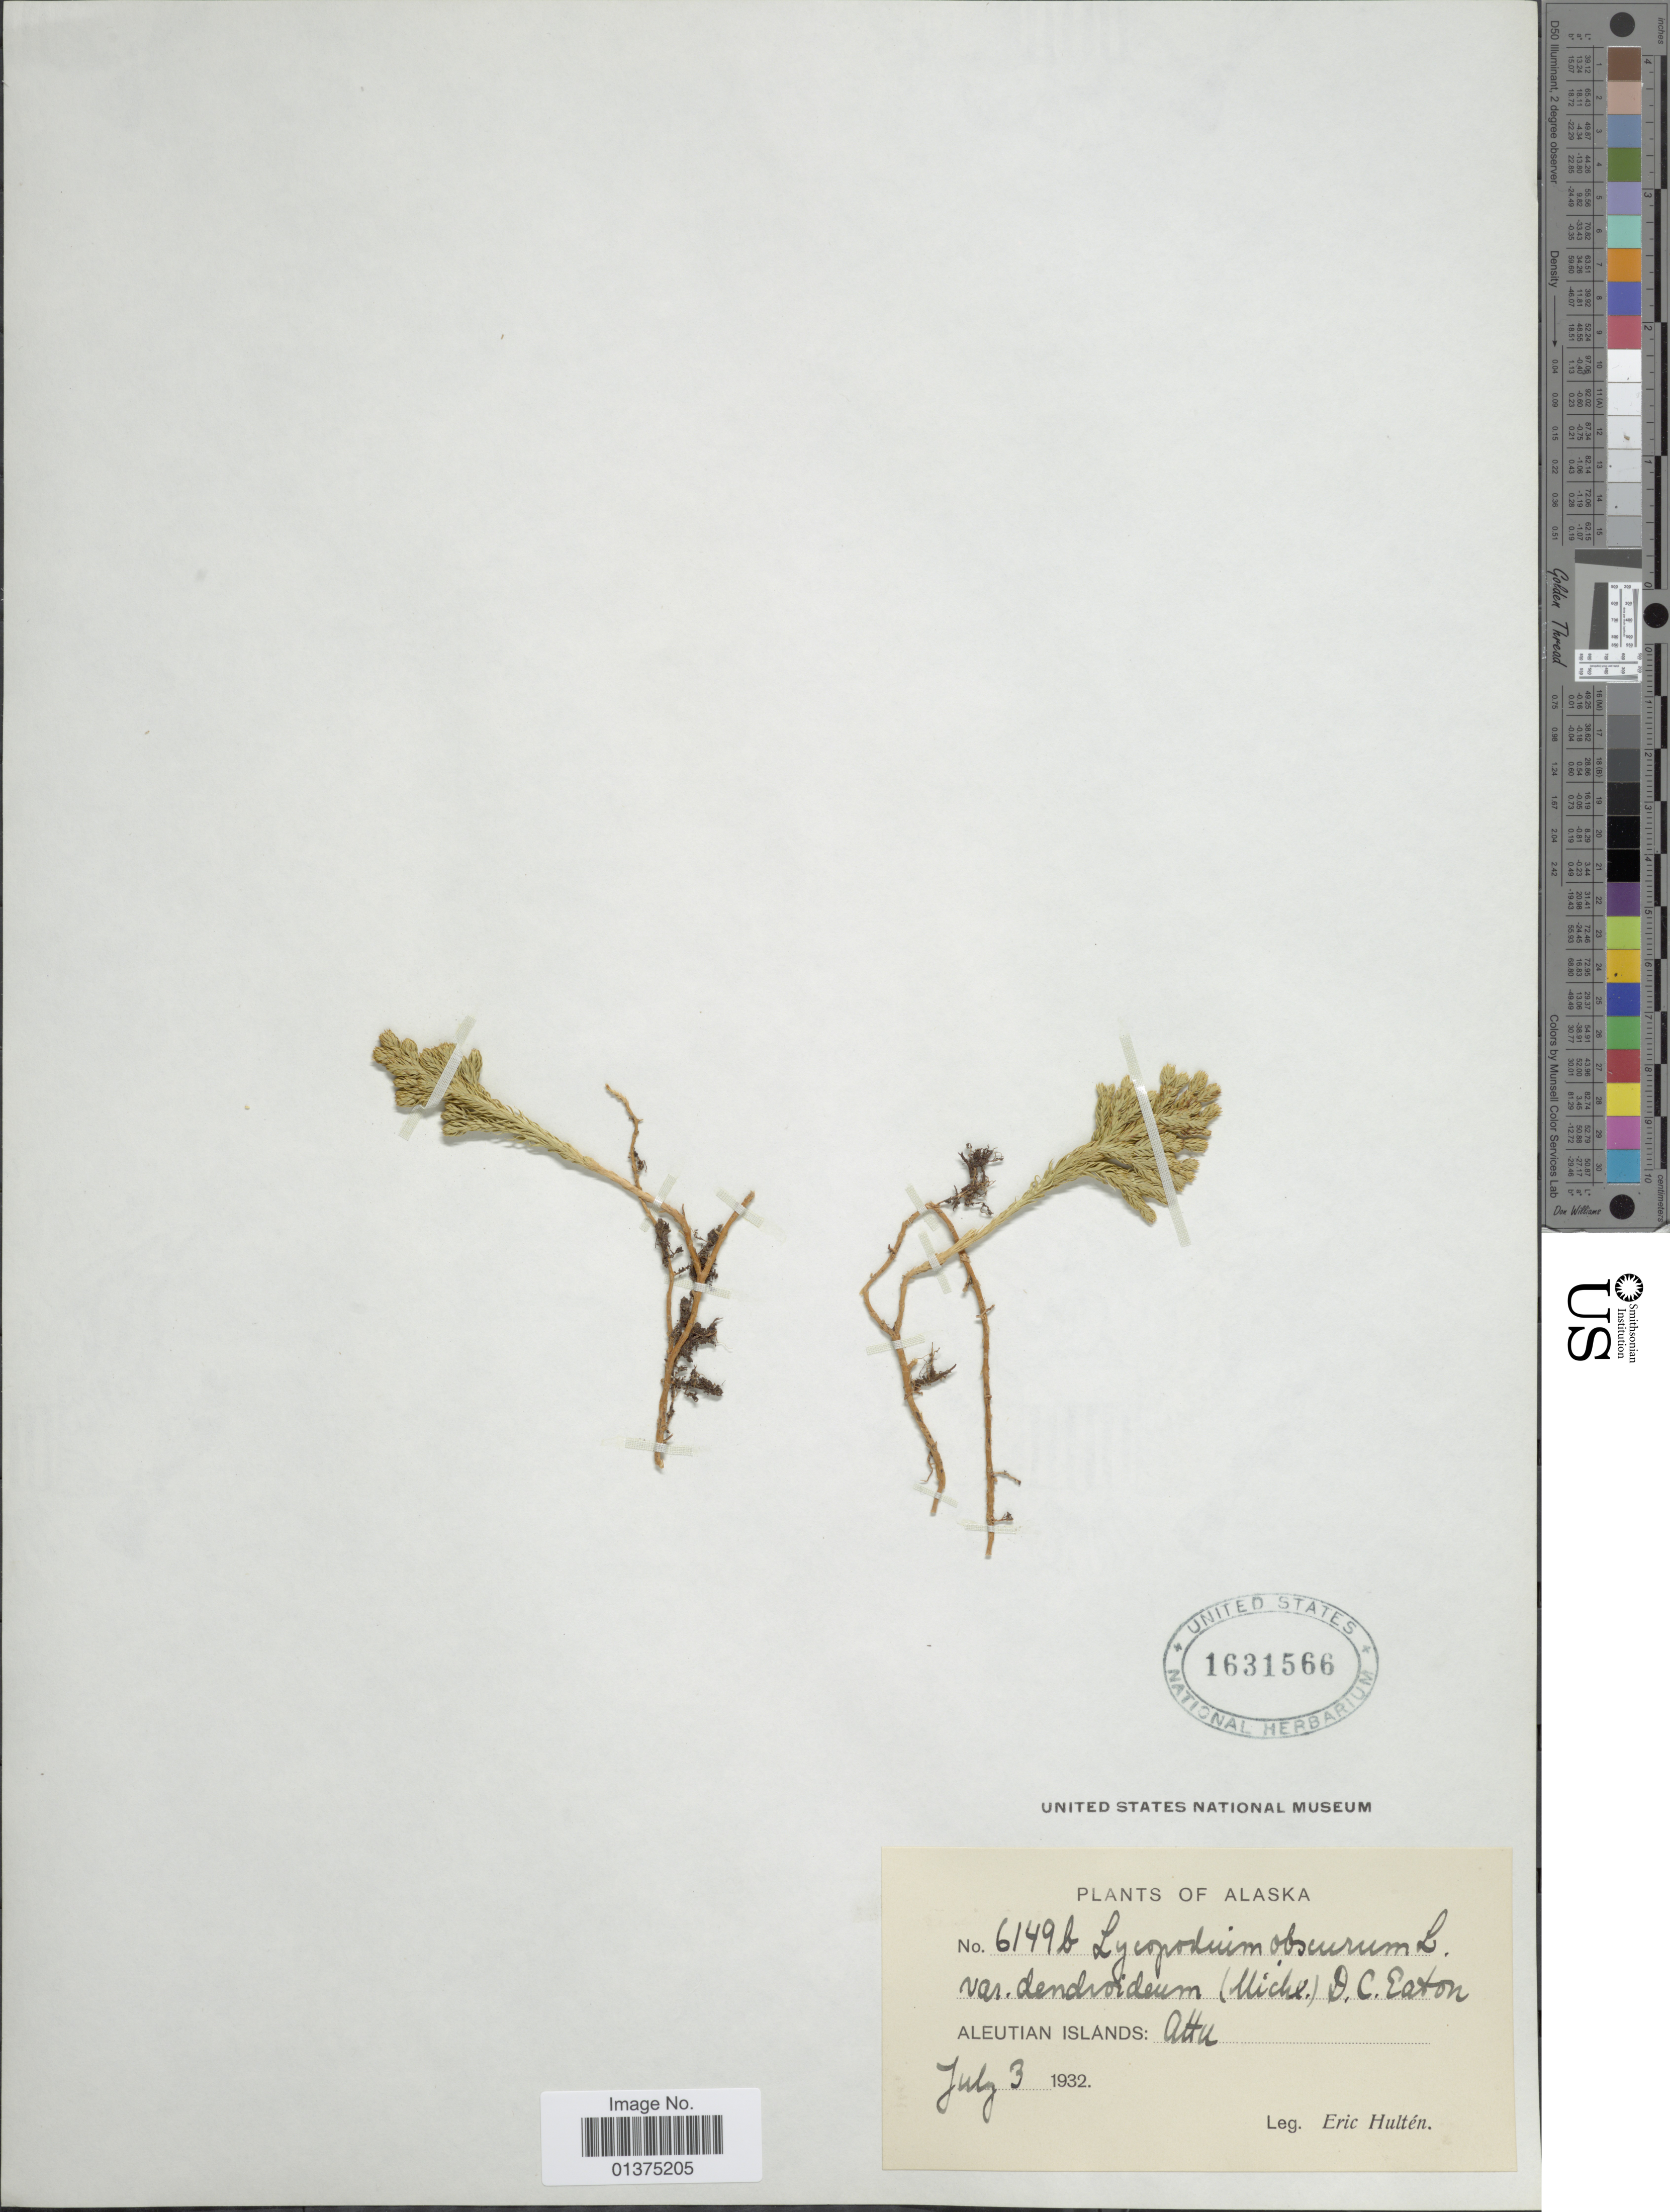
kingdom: Plantae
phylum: Tracheophyta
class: Lycopodiopsida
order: Lycopodiales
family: Lycopodiaceae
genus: Dendrolycopodium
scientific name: Dendrolycopodium dendroideum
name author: (Michx.) A. Haines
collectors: E. G. Hultén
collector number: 6149b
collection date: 1932-07-03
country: United States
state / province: Alaska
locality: Aleutian Islands: Attu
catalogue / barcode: US 1631566